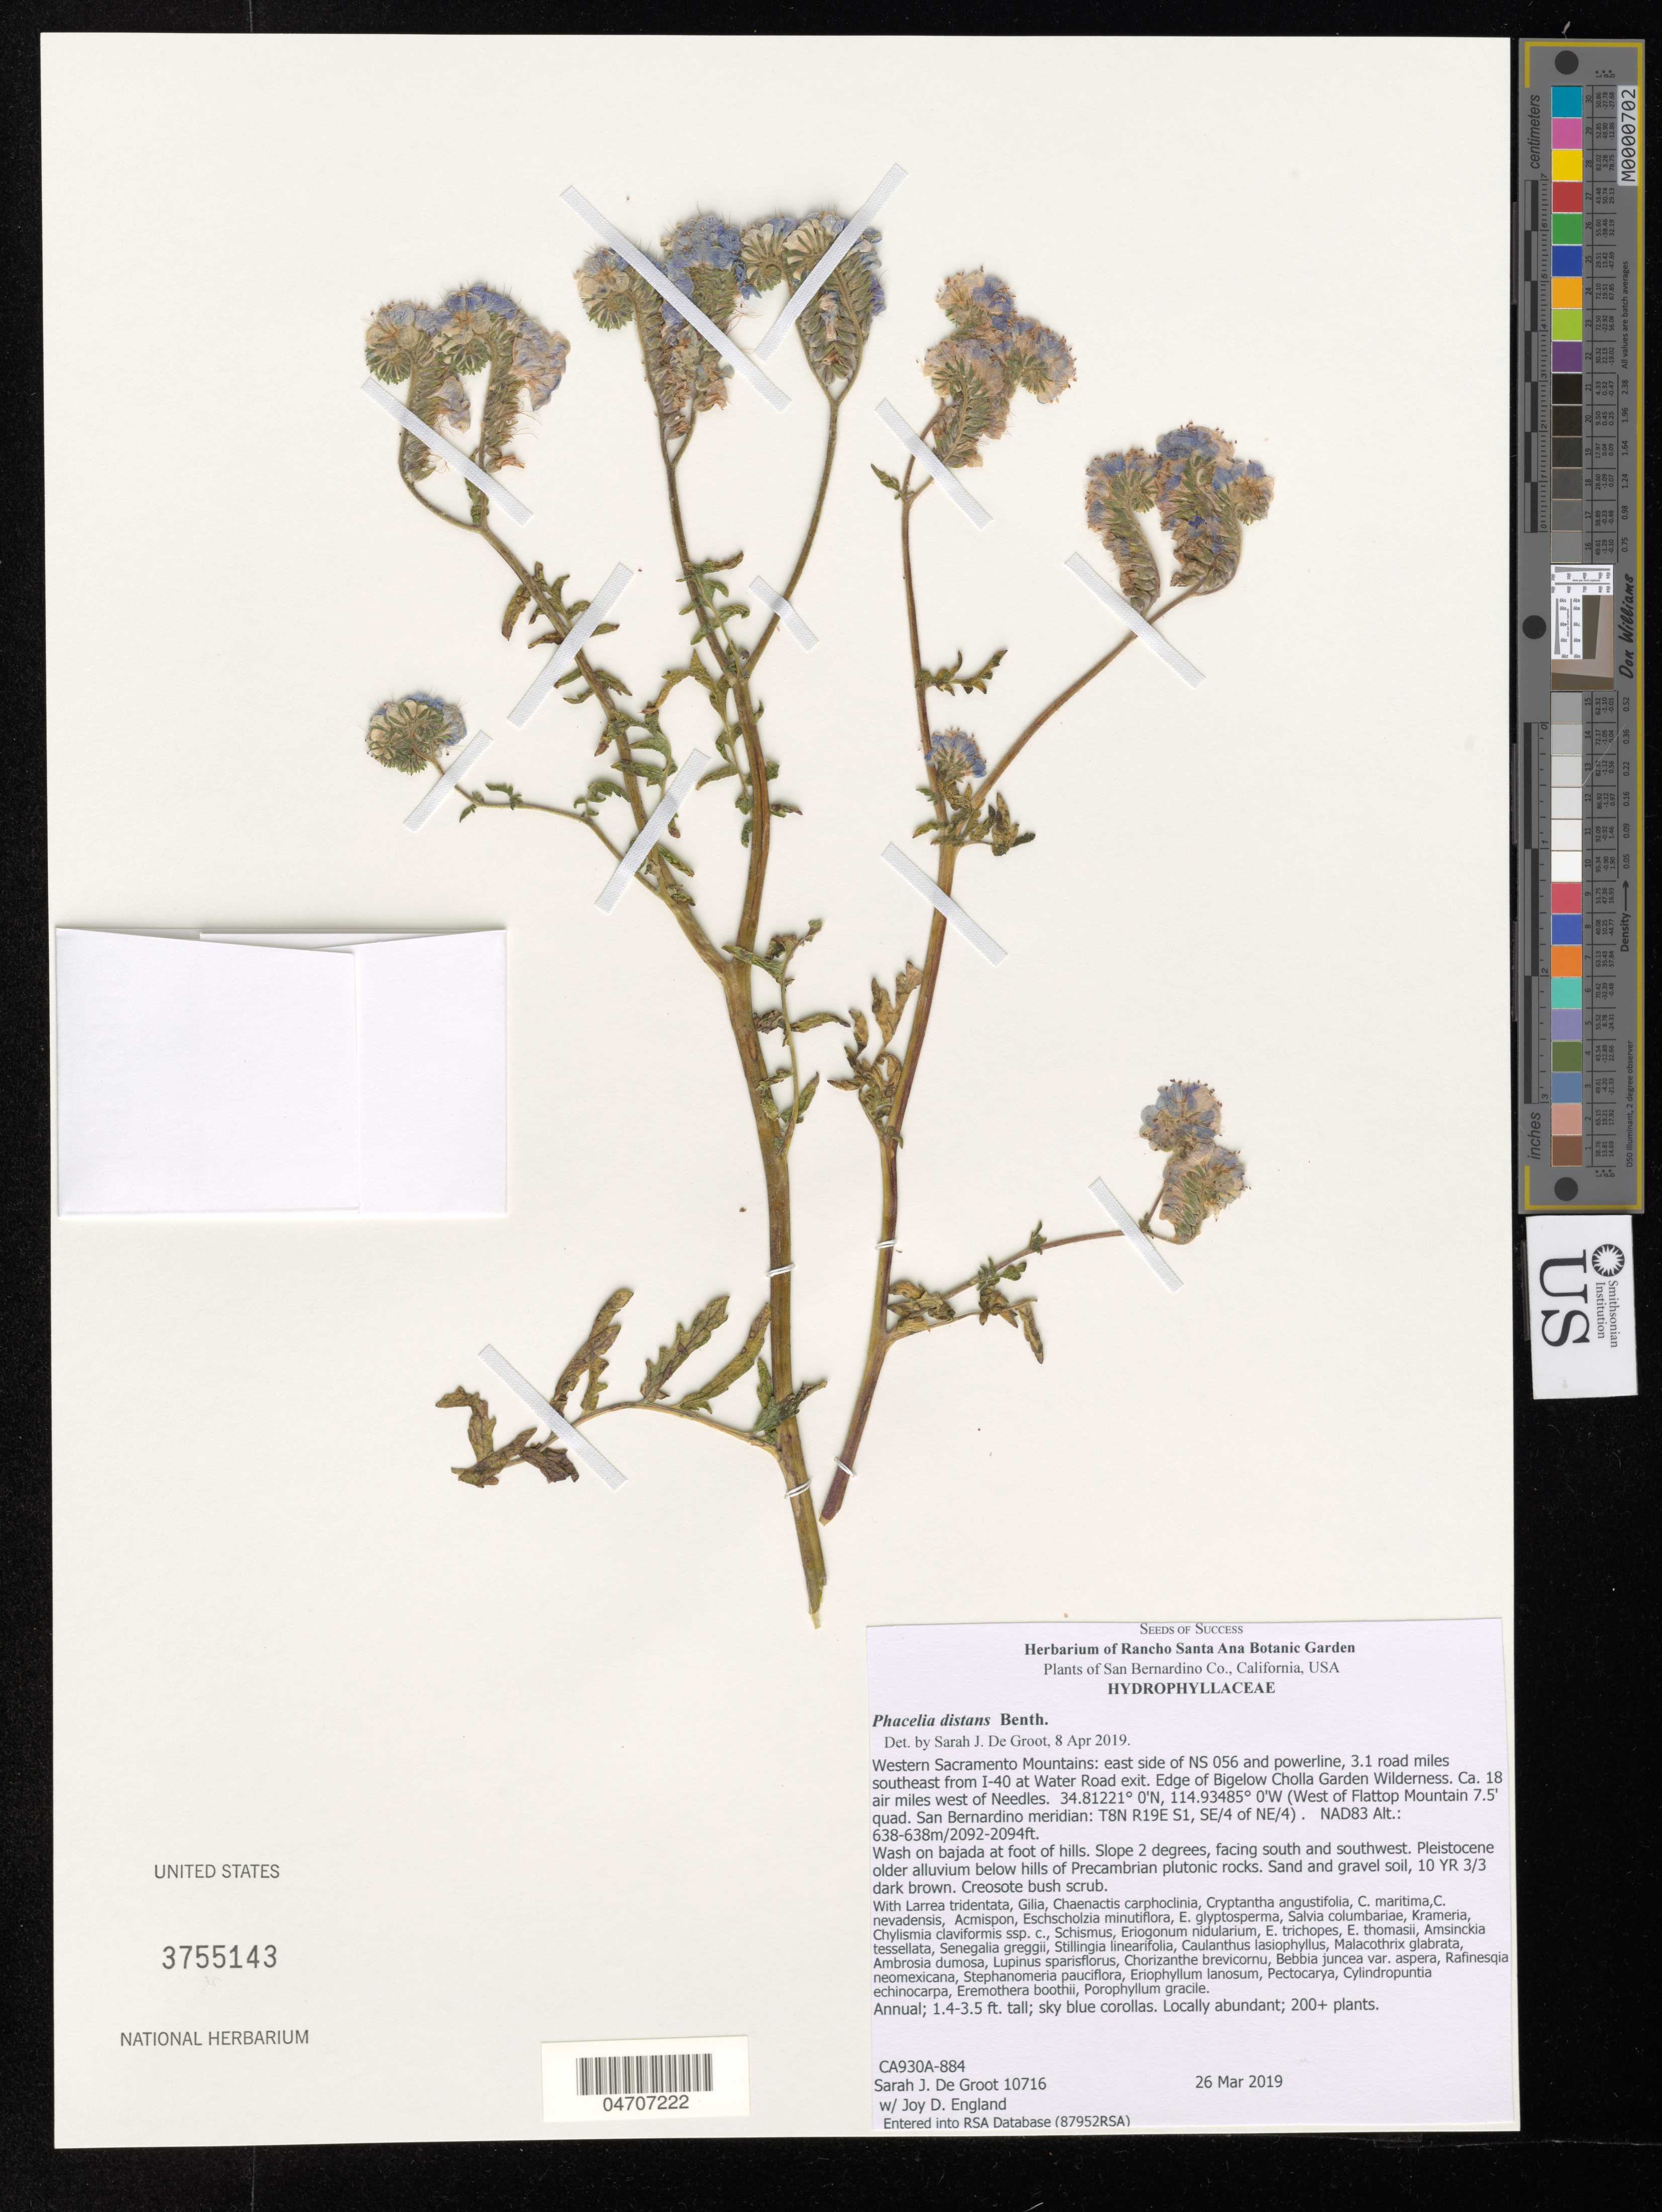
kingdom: Plantae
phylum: Tracheophyta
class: Magnoliopsida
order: Boraginales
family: Hydrophyllaceae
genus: Phacelia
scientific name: Phacelia distans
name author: Benth.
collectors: S. De Groot & J. England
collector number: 10716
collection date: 2019-03-26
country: United States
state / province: California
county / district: San Bernardino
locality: San Bernardino Co. Western Sacramento Mountains: east side of NS 056 and powerline, 3.1 road miles southeast from I-40 at Water Road exit. Edge of Bigelow Cholla Garden Wilderness. Ca. 18 air miles west of Needles. (West of Flattop Mountain 7.5' quad. San Bernardino meridian: T8N R19E S1, SE/4 of NE/4). NAD83.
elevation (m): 638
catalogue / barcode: US 3755143